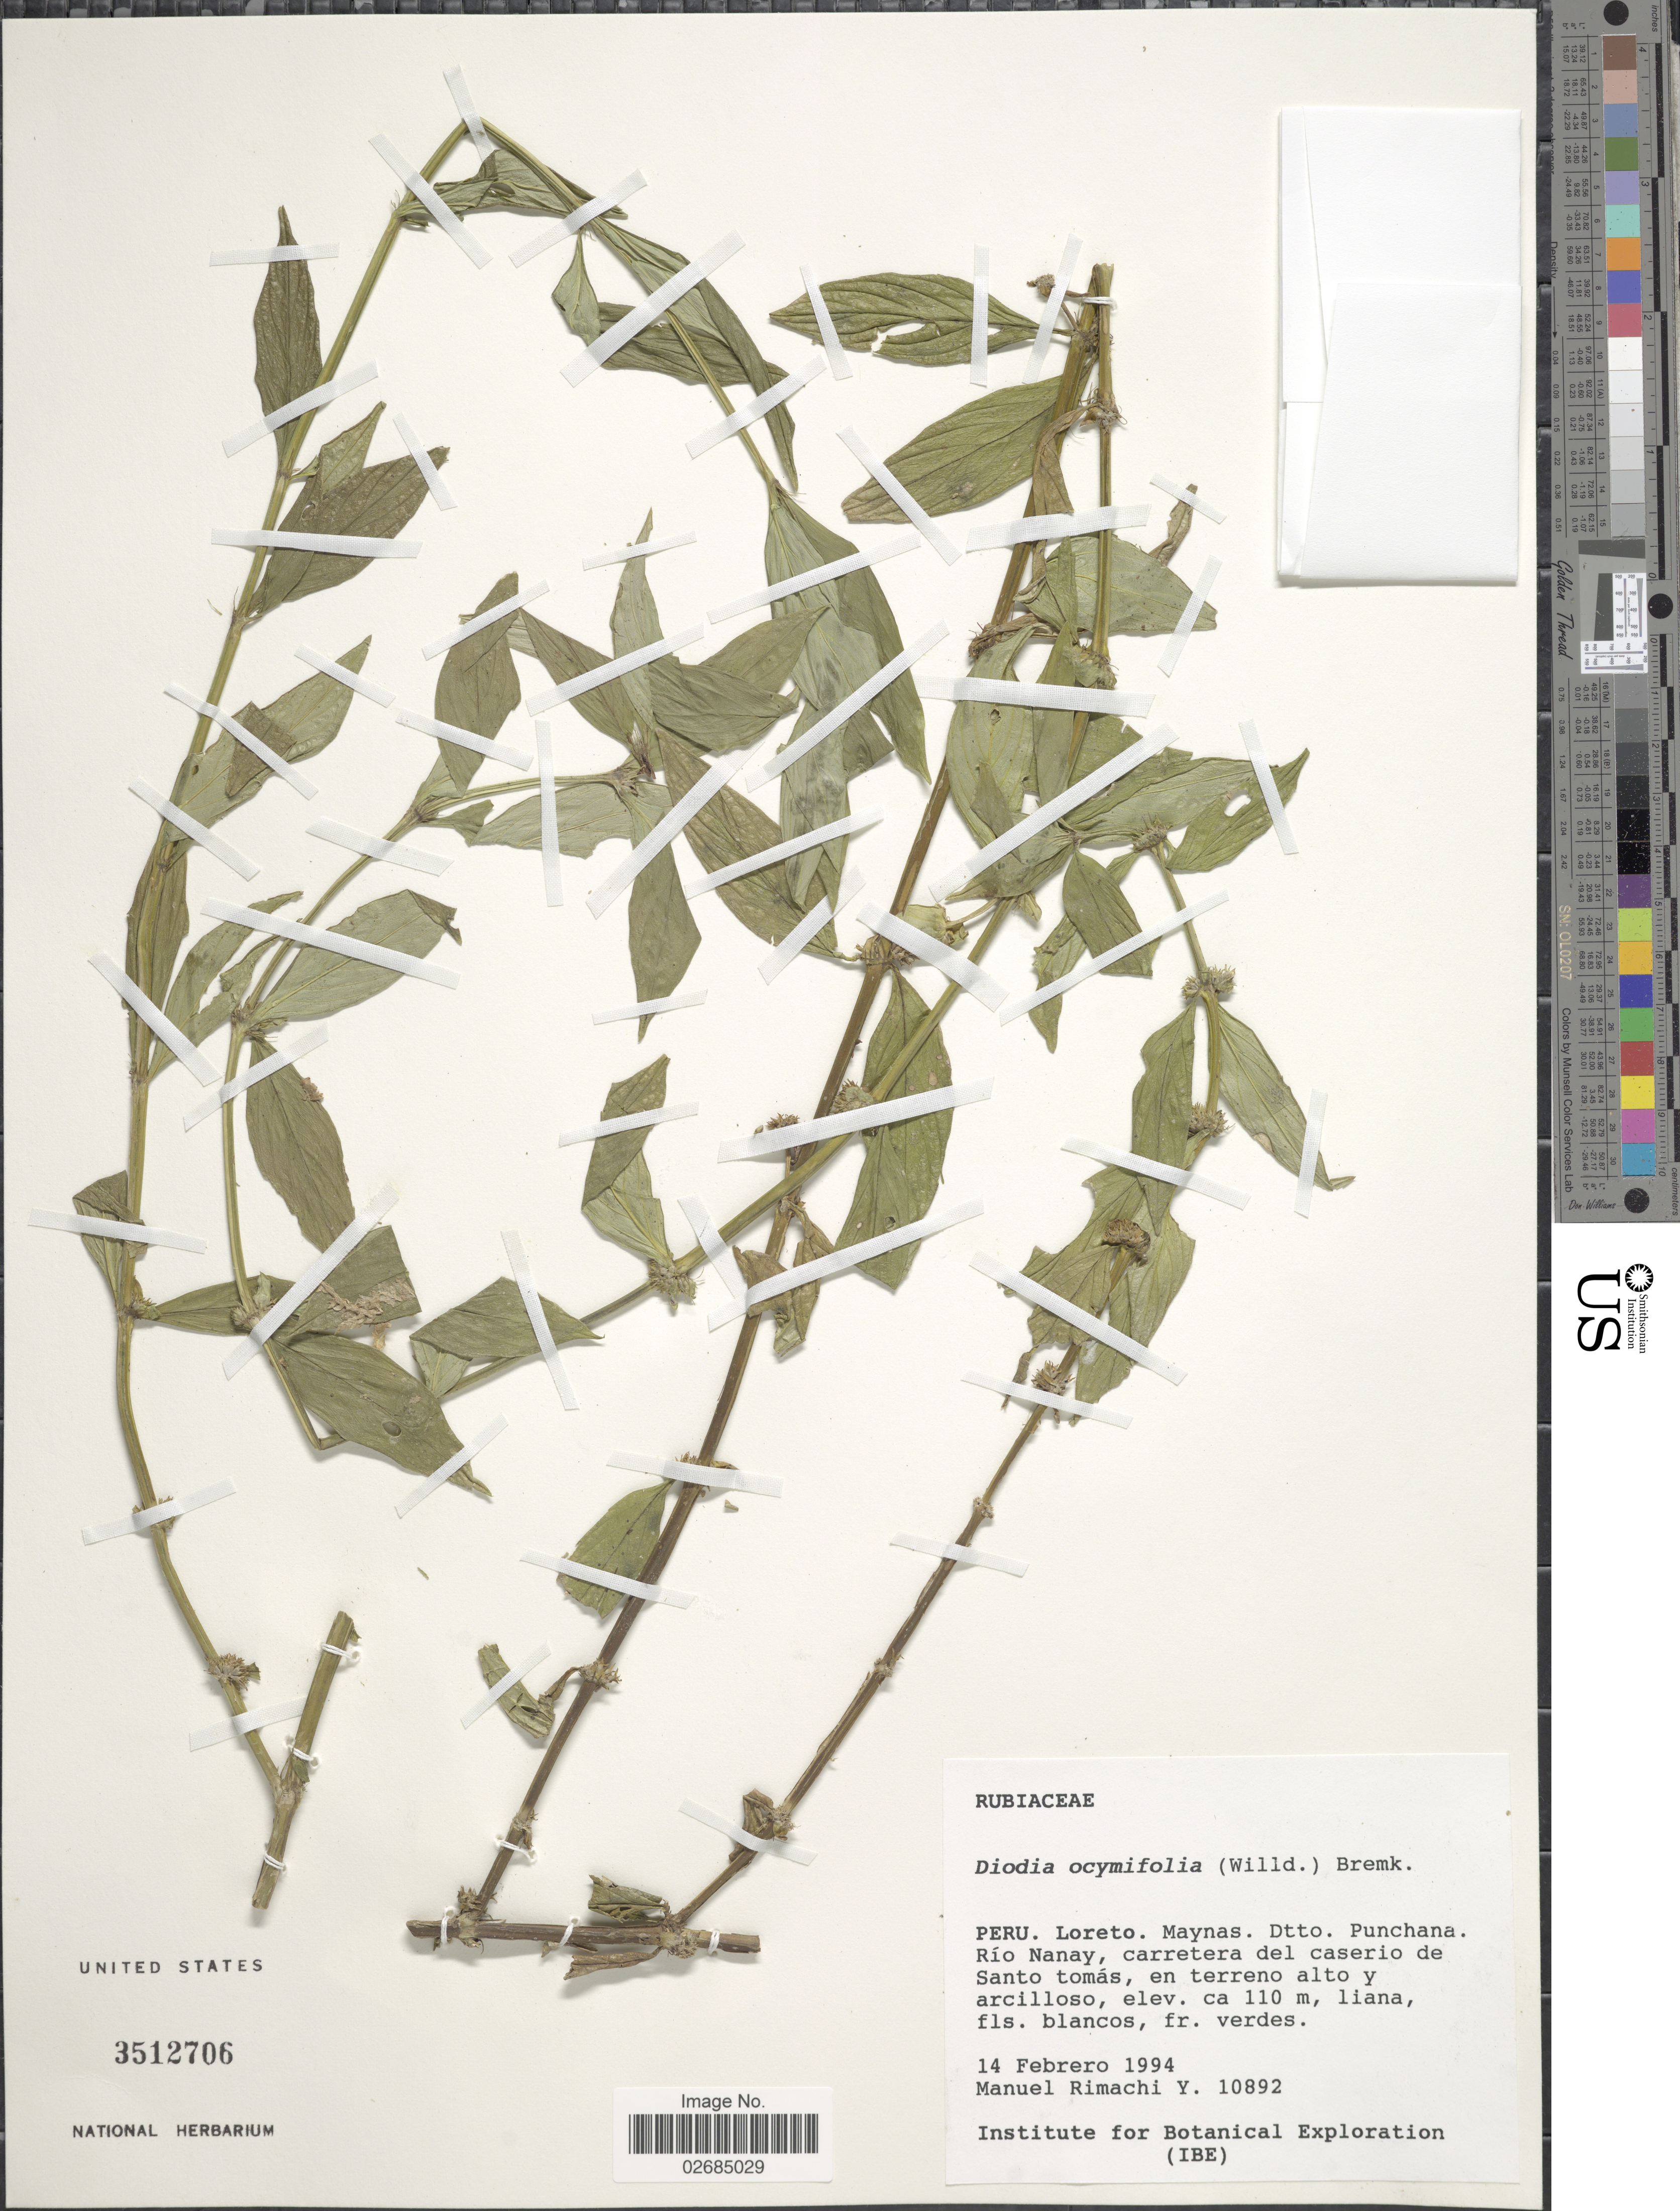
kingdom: Plantae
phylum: Tracheophyta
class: Magnoliopsida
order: Gentianales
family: Rubiaceae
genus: Diodia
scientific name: Diodia ocimifolia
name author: (Willd. ex Roem. & Schult.) Bremek.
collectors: M. Rimachi Y.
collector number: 10892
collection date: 1994-02-14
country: Peru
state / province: Loreto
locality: Maynas. Dtto. Punchana. Rio Nanay, carretera del caserio de Santo tomas.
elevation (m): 110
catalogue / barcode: US 3512706